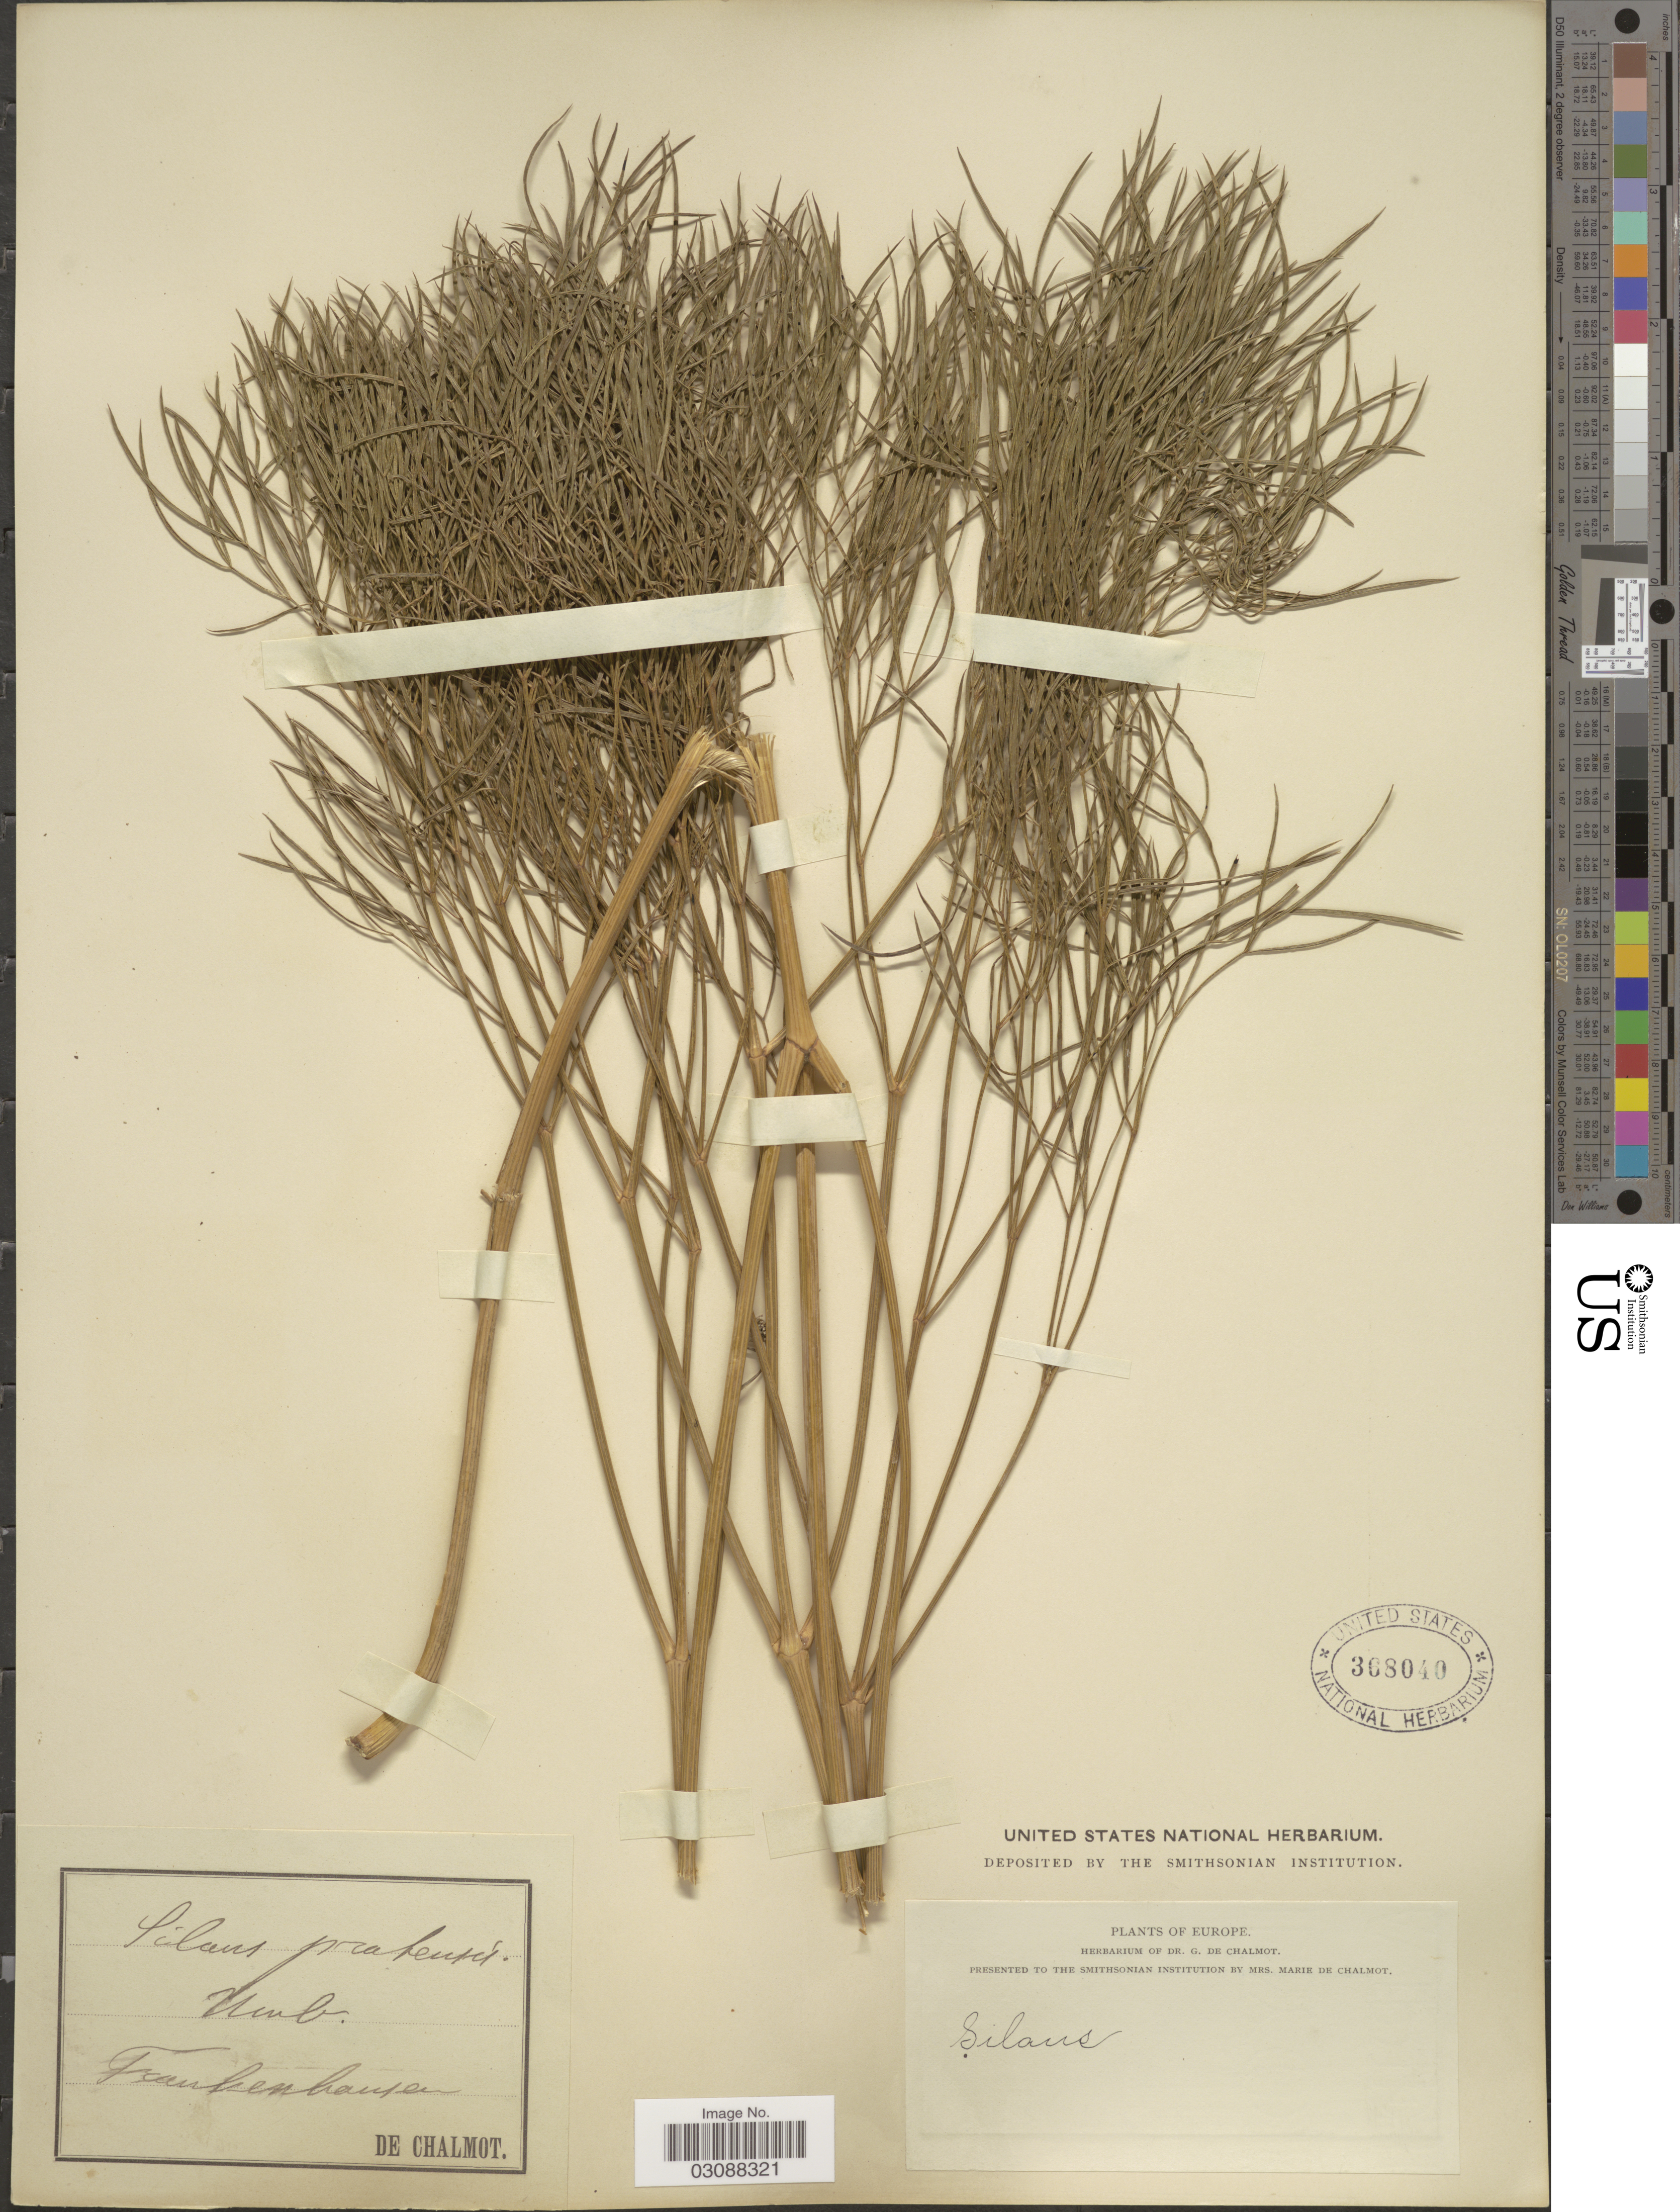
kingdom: Plantae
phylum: Tracheophyta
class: Magnoliopsida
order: Apiales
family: Apiaceae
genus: Silaus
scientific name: Silaus pratensis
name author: (Crantz) Besser ex Schult.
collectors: G. de Chalmot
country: Germany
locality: Europe. Frankenhausen.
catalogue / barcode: US 368040